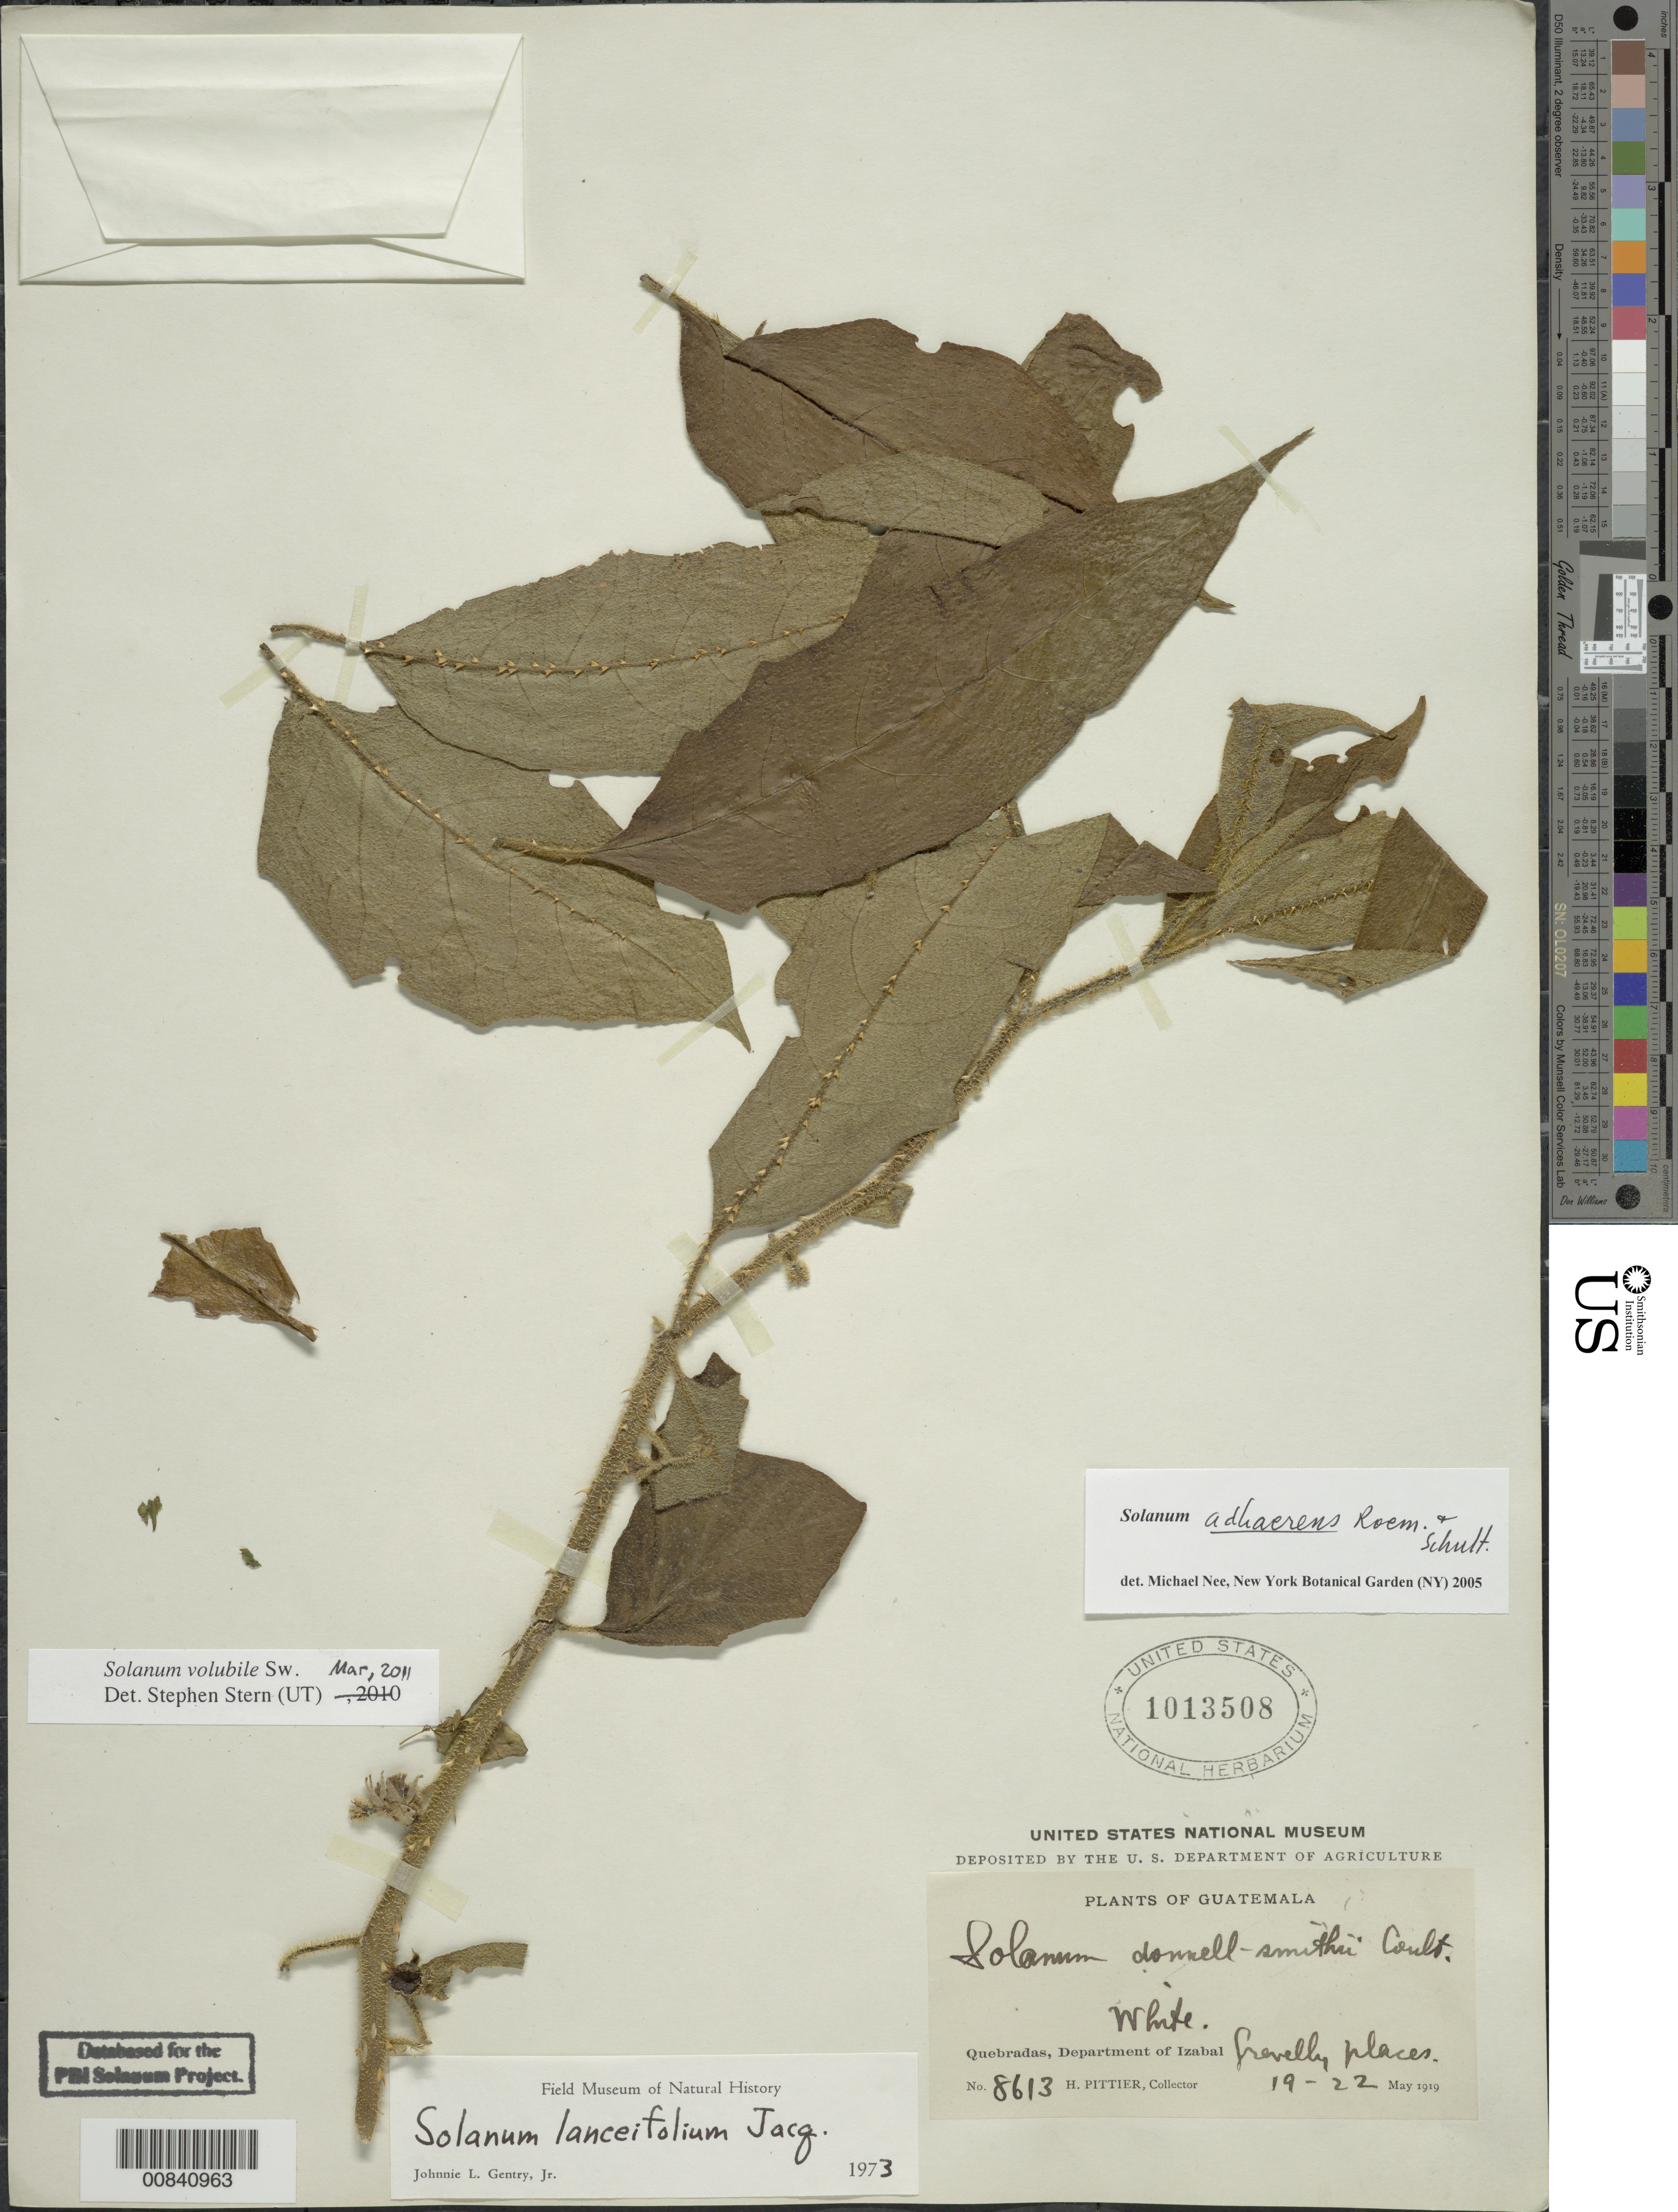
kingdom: Plantae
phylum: Tracheophyta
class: Magnoliopsida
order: Solanales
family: Solanaceae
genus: Solanum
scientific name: Solanum adhaerens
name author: Roem. & Schult.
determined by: Nee, Michael H.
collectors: H. F. Pittier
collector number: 8613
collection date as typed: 19 May 1919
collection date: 1919-05-19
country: Guatemala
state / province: Izabal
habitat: Quebradas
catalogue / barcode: US 1013508